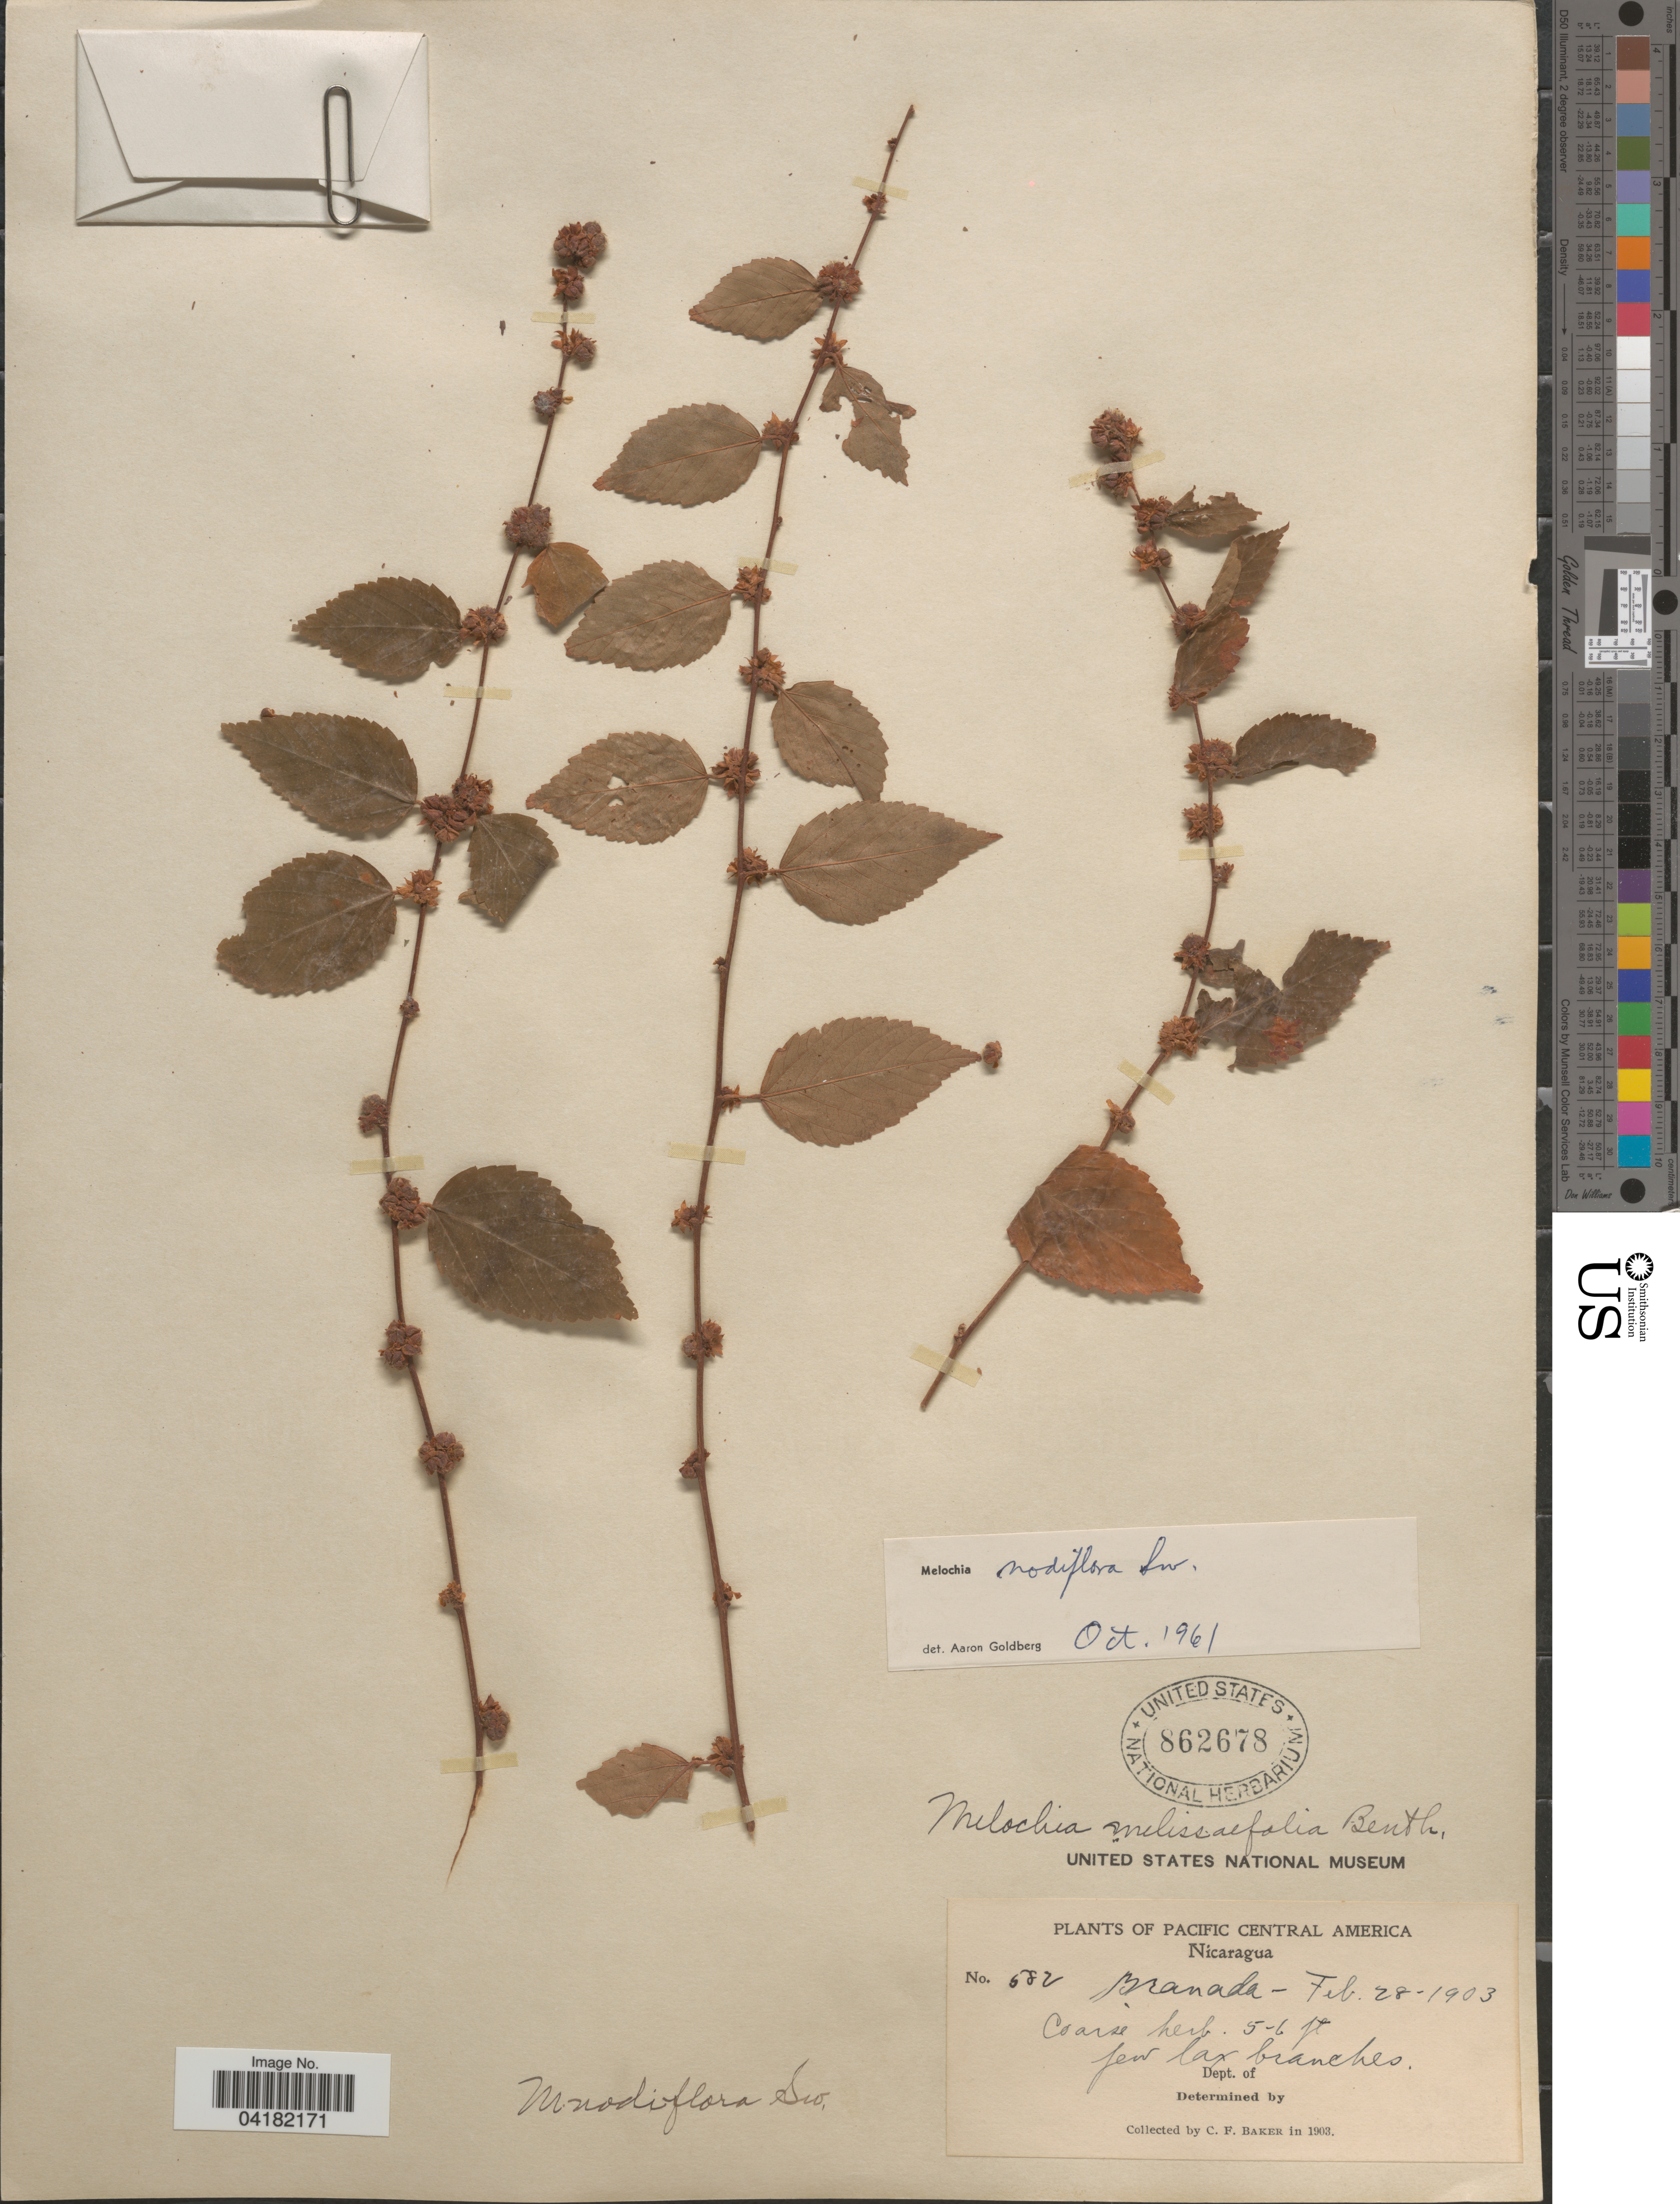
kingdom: Plantae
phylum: Tracheophyta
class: Magnoliopsida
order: Malvales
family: Malvaceae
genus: Melochia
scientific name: Melochia nodiflora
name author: Sw.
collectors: C. F. Baker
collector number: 682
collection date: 1903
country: Nicaragua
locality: Pacific Central America.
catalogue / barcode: US 862678